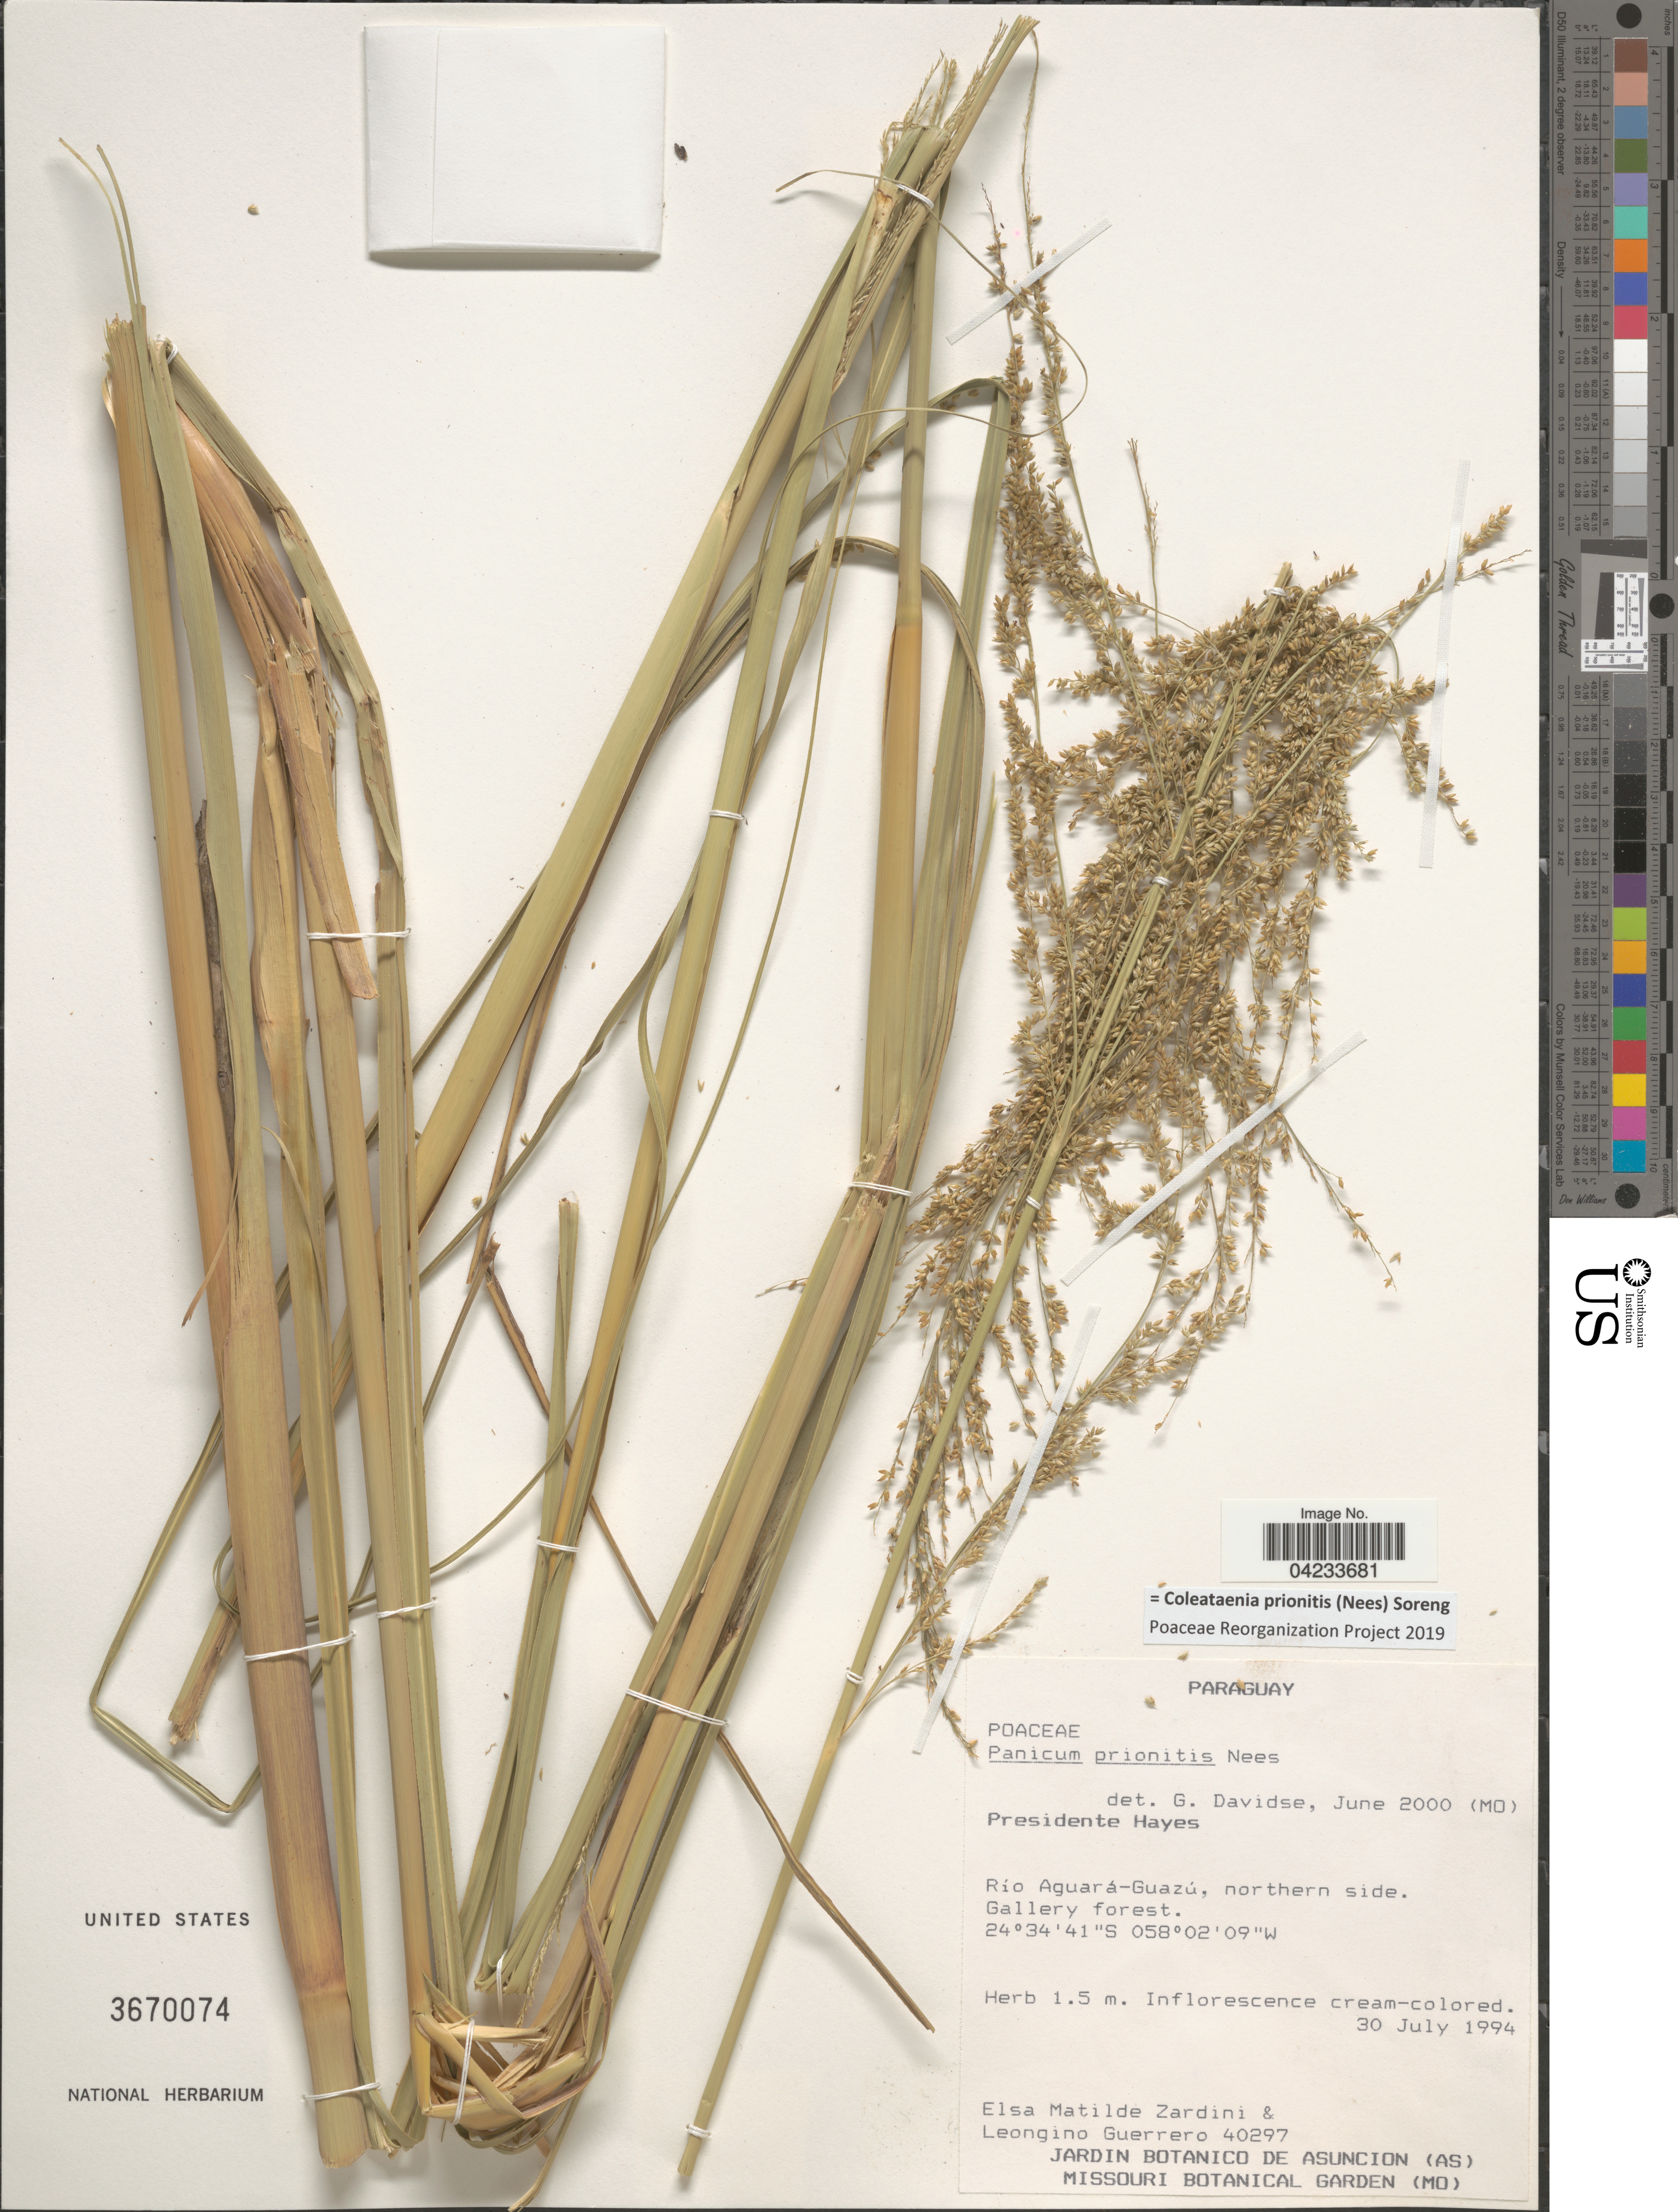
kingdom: Plantae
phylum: Tracheophyta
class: Liliopsida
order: Poales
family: Poaceae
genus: Coleataenia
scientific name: Coleataenia prionitis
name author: (Nees) Soreng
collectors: E. M. Zardini & L. Guerrero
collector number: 40297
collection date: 1994-07-30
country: Paraguay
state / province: Presidente Hayes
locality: Río Aguará-Guazú, northern side.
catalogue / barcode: US 3670074